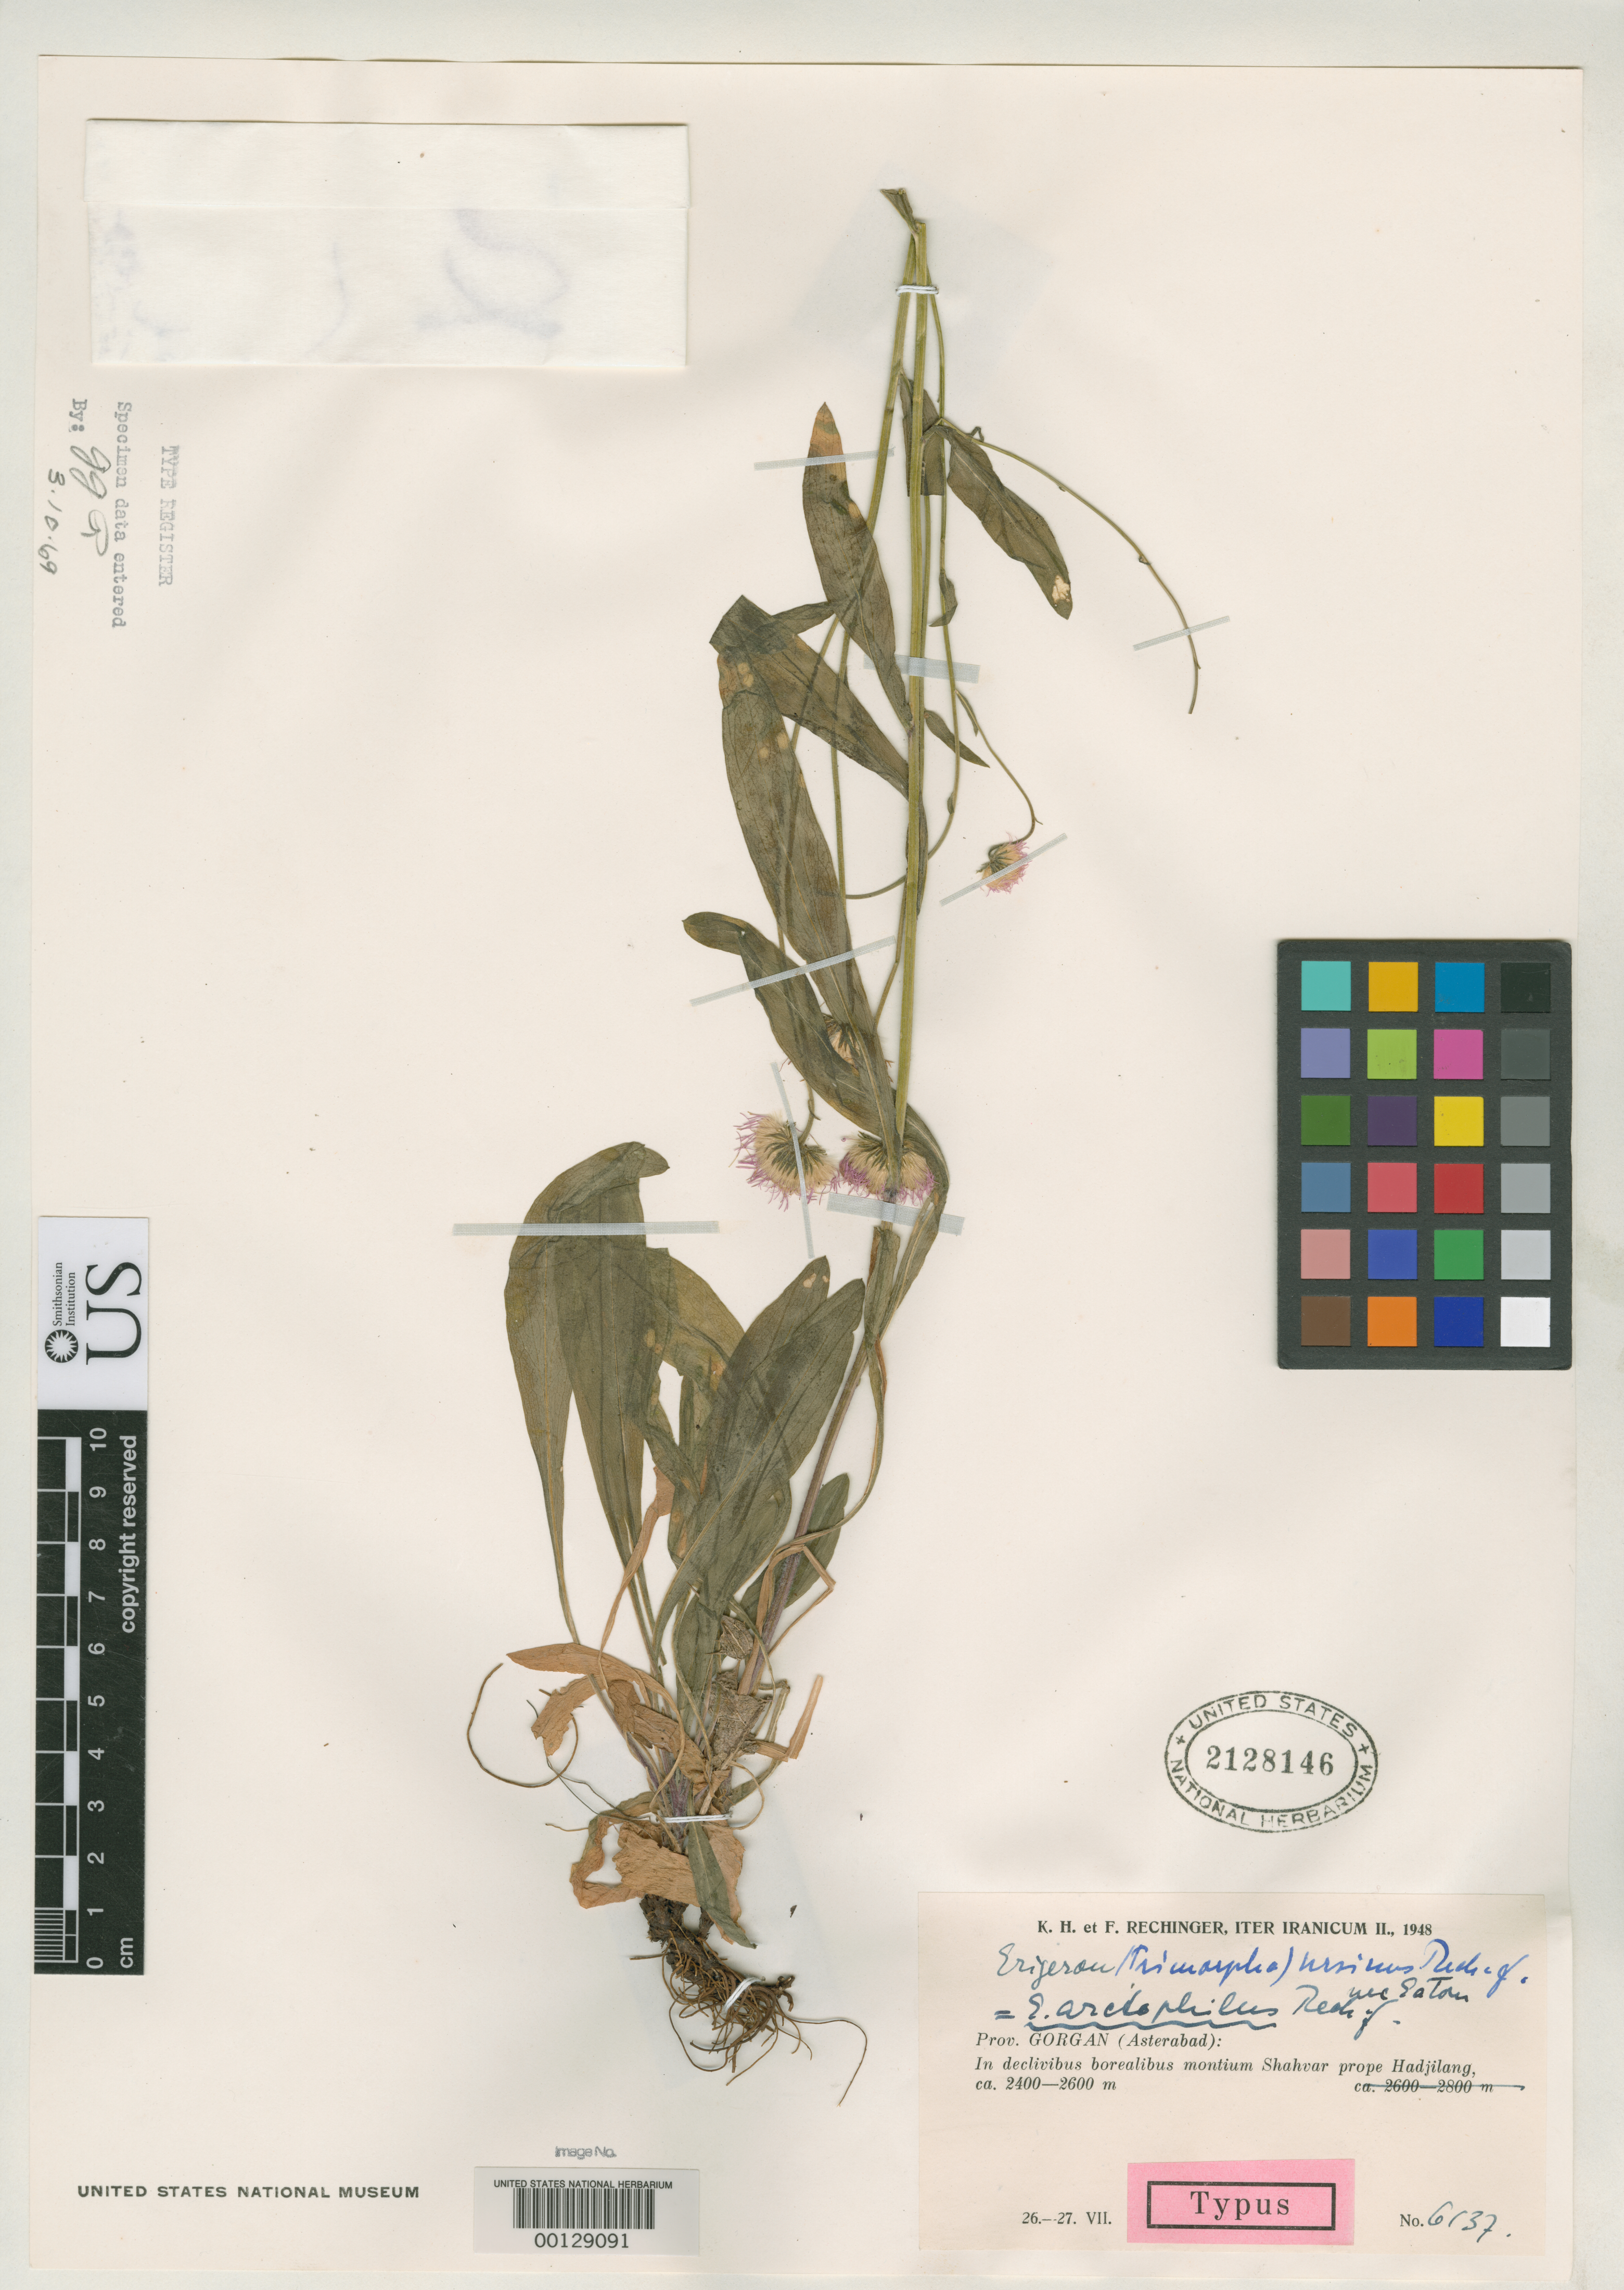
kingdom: Plantae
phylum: Tracheophyta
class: Magnoliopsida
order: Asterales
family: Asteraceae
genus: Erigeron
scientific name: Erigeron ursinus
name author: Rech. f.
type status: Isotype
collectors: K. H. Rechinger & F. Rechinger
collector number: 6137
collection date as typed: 26 Jul 1948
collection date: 1948-07-26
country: Iran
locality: Gorgan, Hadjilang.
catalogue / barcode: US 2128146